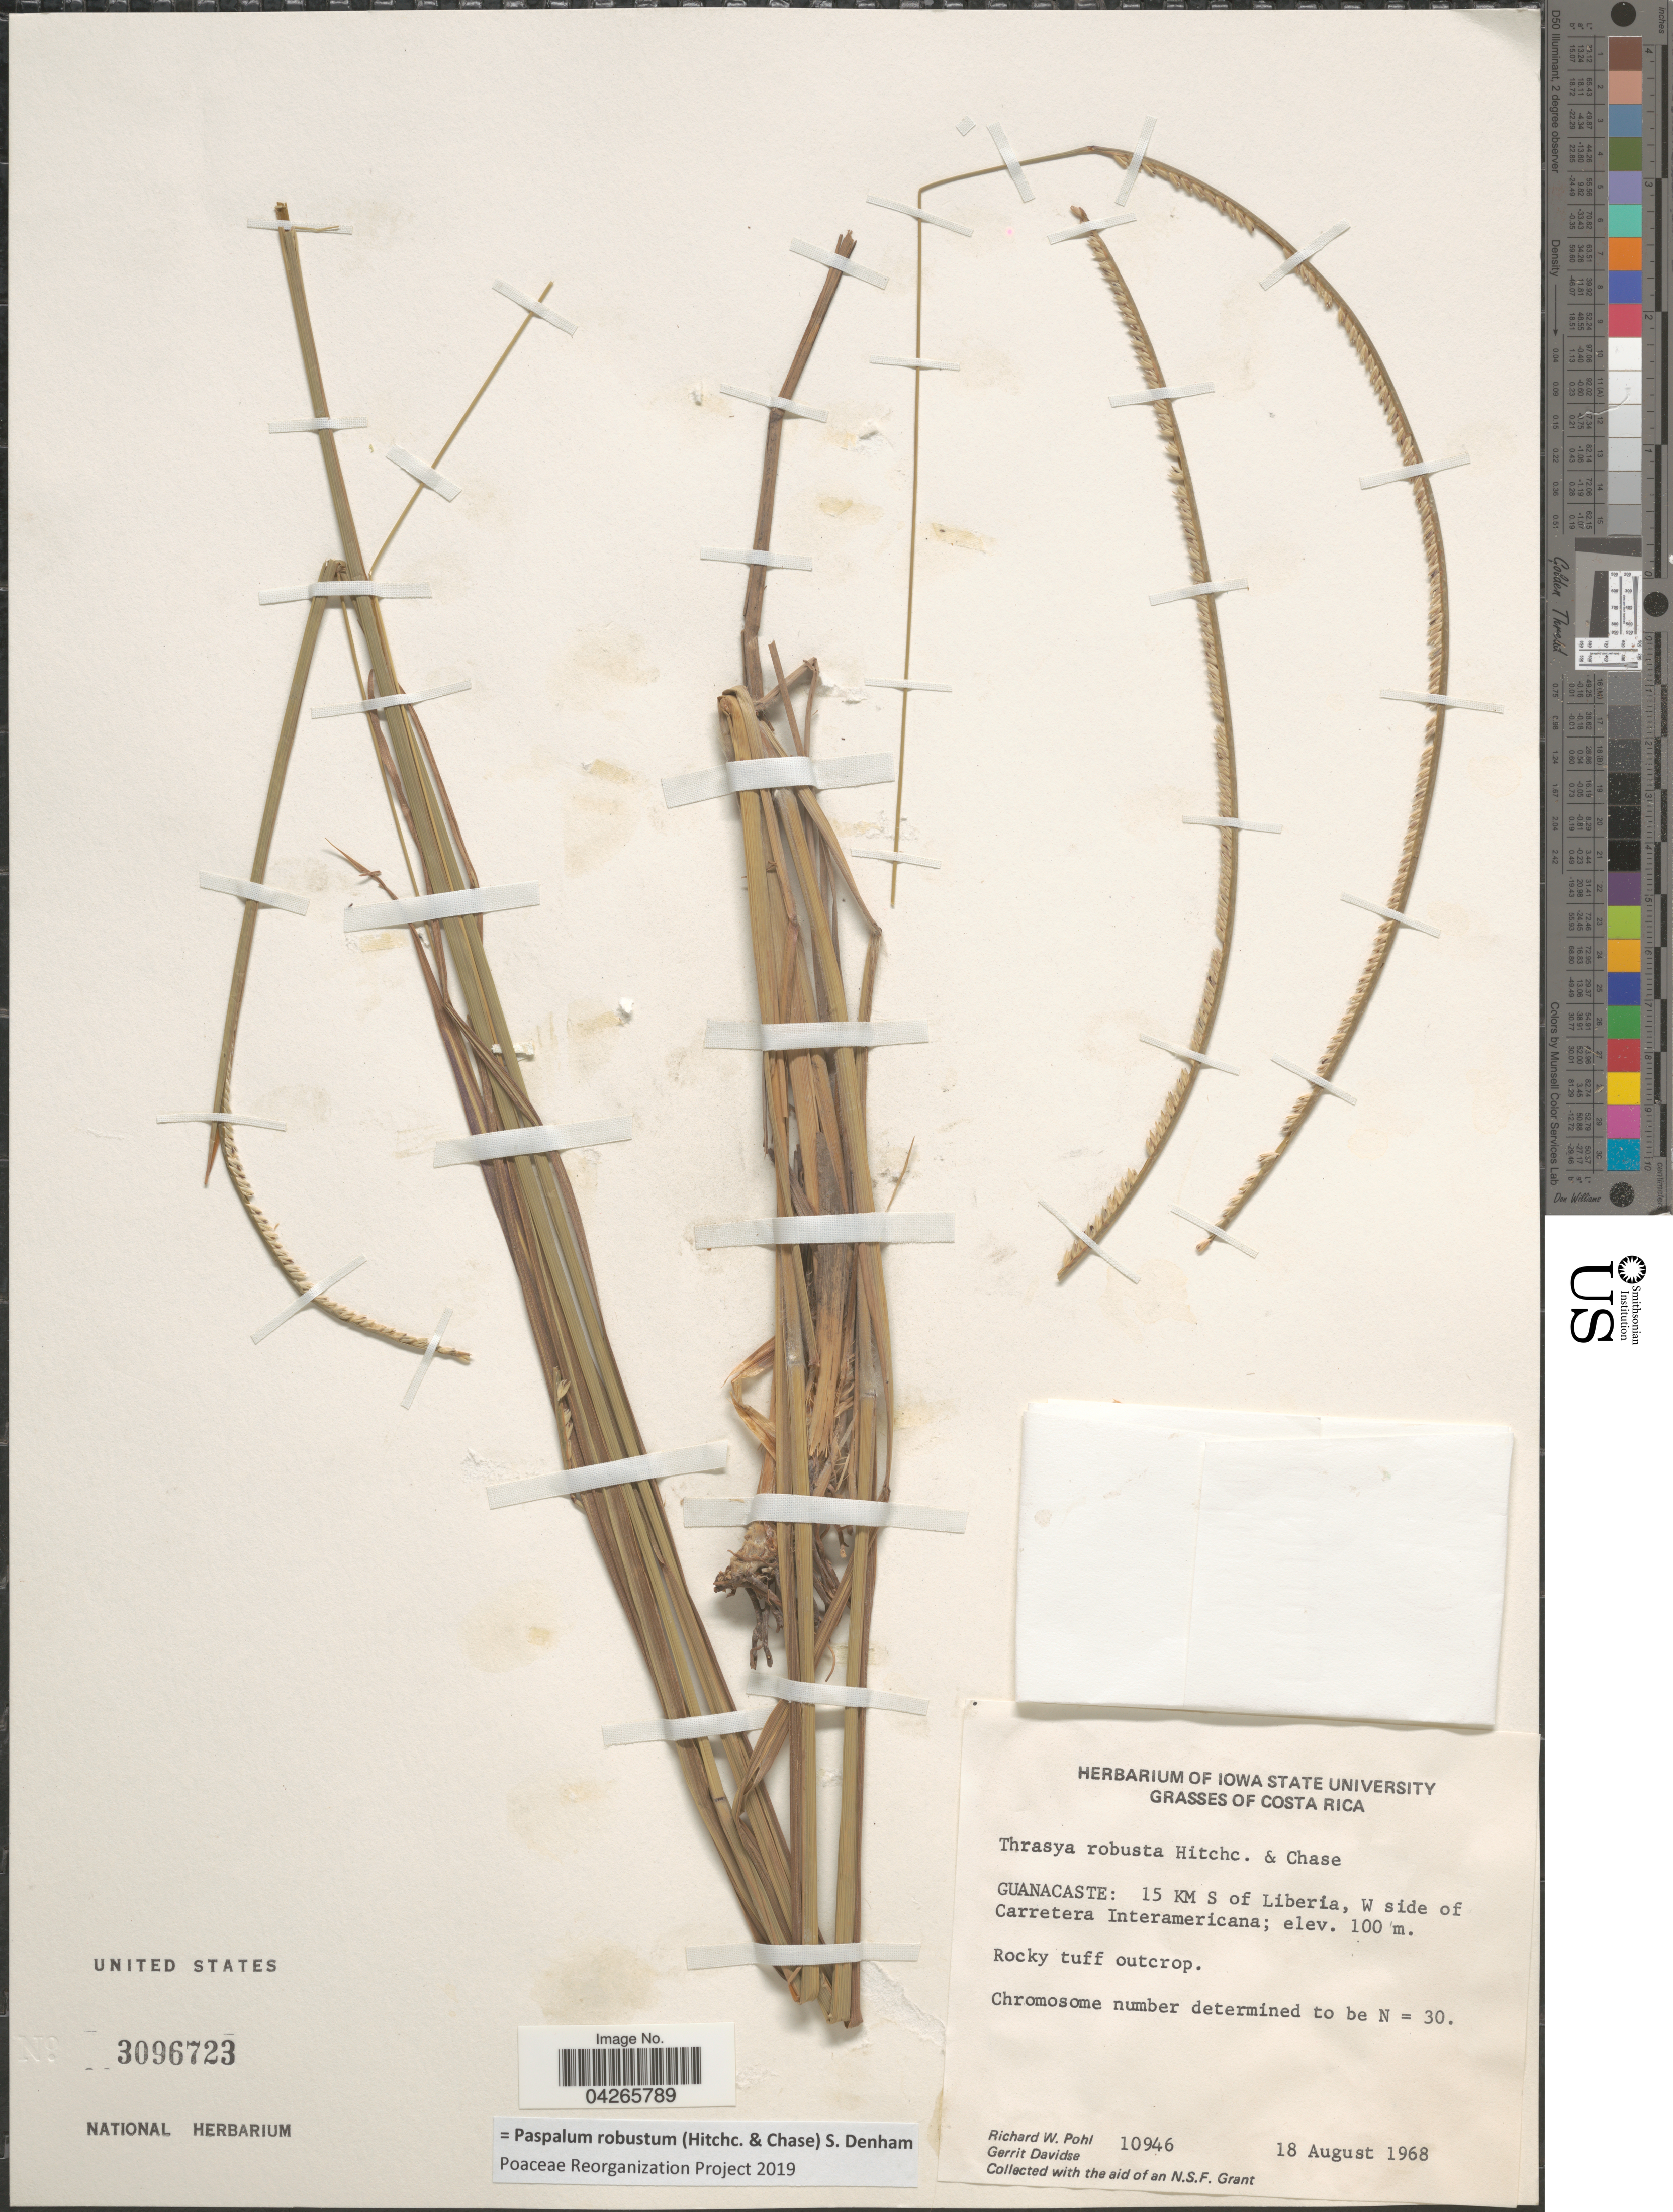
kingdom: Plantae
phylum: Tracheophyta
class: Liliopsida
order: Poales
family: Poaceae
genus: Paspalum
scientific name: Paspalum robustum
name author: (Hitchc. & Chase) S. Denham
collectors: R. W. Pohl & G. Davidse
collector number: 10946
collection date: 1968-08-18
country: Costa Rica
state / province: Guanacaste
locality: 15 KM S of Liberia, W side of Carretera Interamericana. Rocky tuff outcrop.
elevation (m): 100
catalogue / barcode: US 3096723